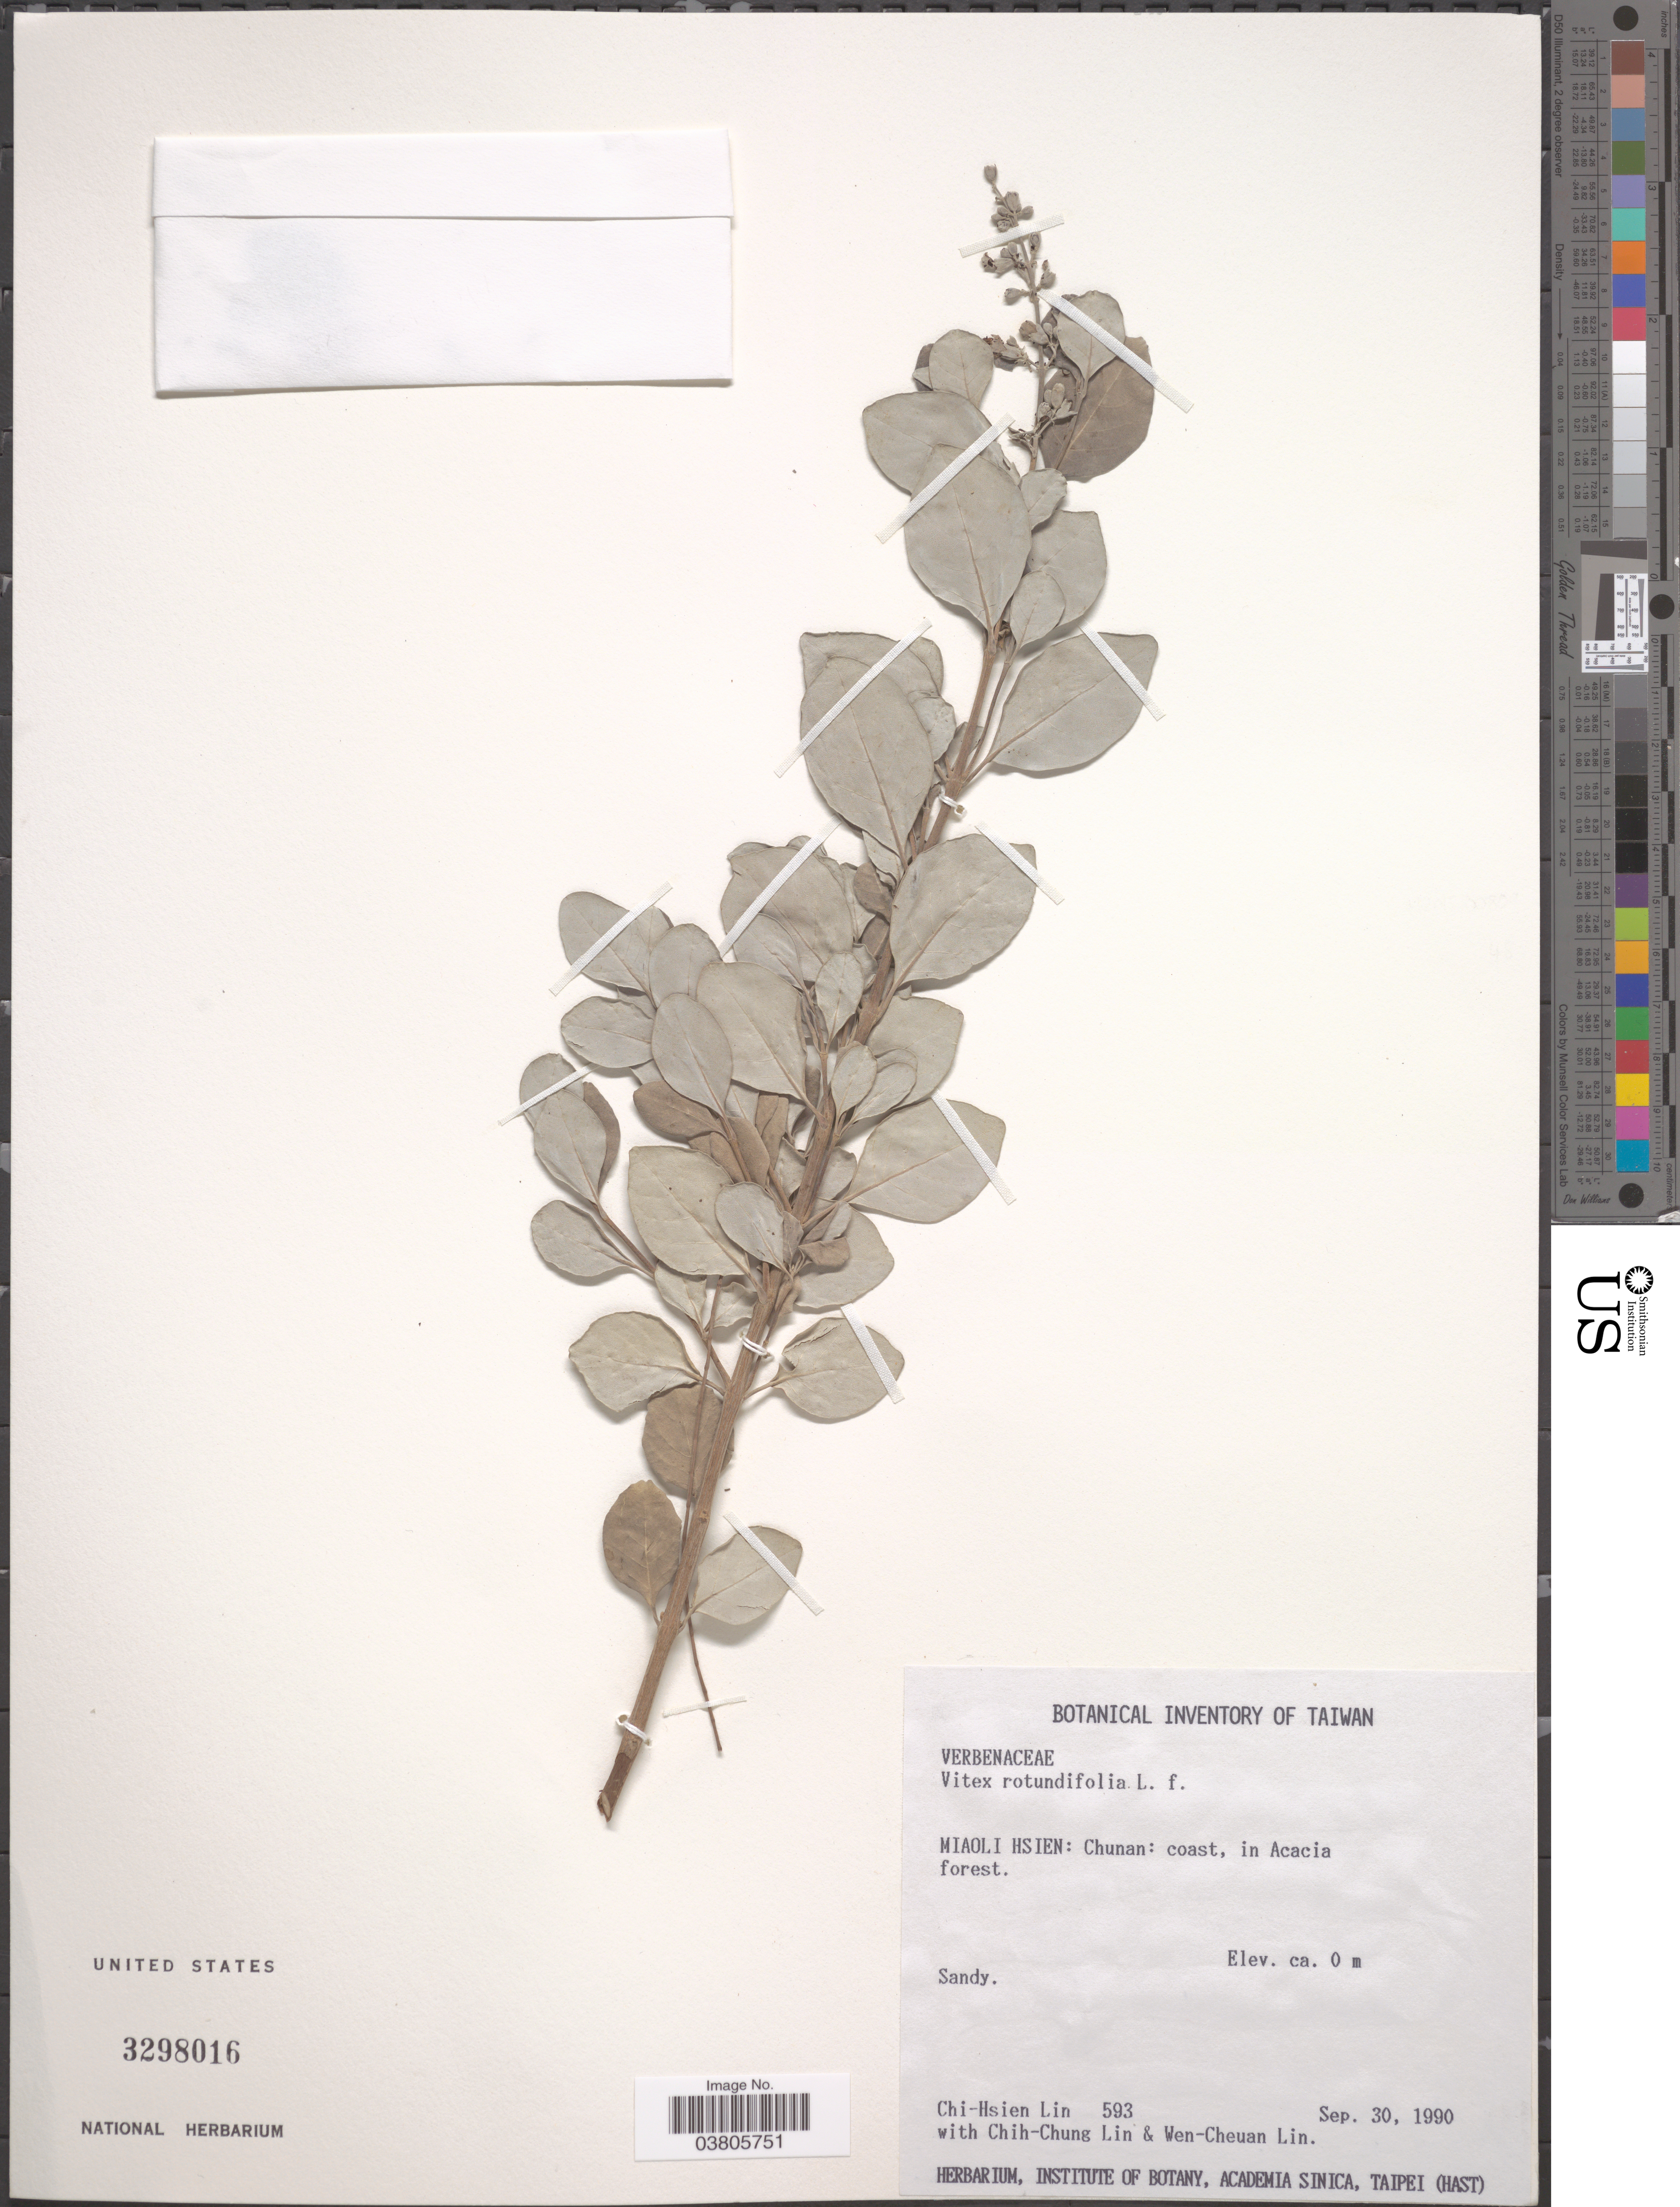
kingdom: Plantae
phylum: Tracheophyta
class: Magnoliopsida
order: Lamiales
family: Lamiaceae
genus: Vitex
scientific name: Vitex rotundifolia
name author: L. f.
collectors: C. Lin, C. Lin & W. Lin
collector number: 593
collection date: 1990-09-30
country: Taiwan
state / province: Miaoli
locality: Miaoli Hsien: Chunan: coast, in Acacia forest.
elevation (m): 0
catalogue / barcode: US 3298016